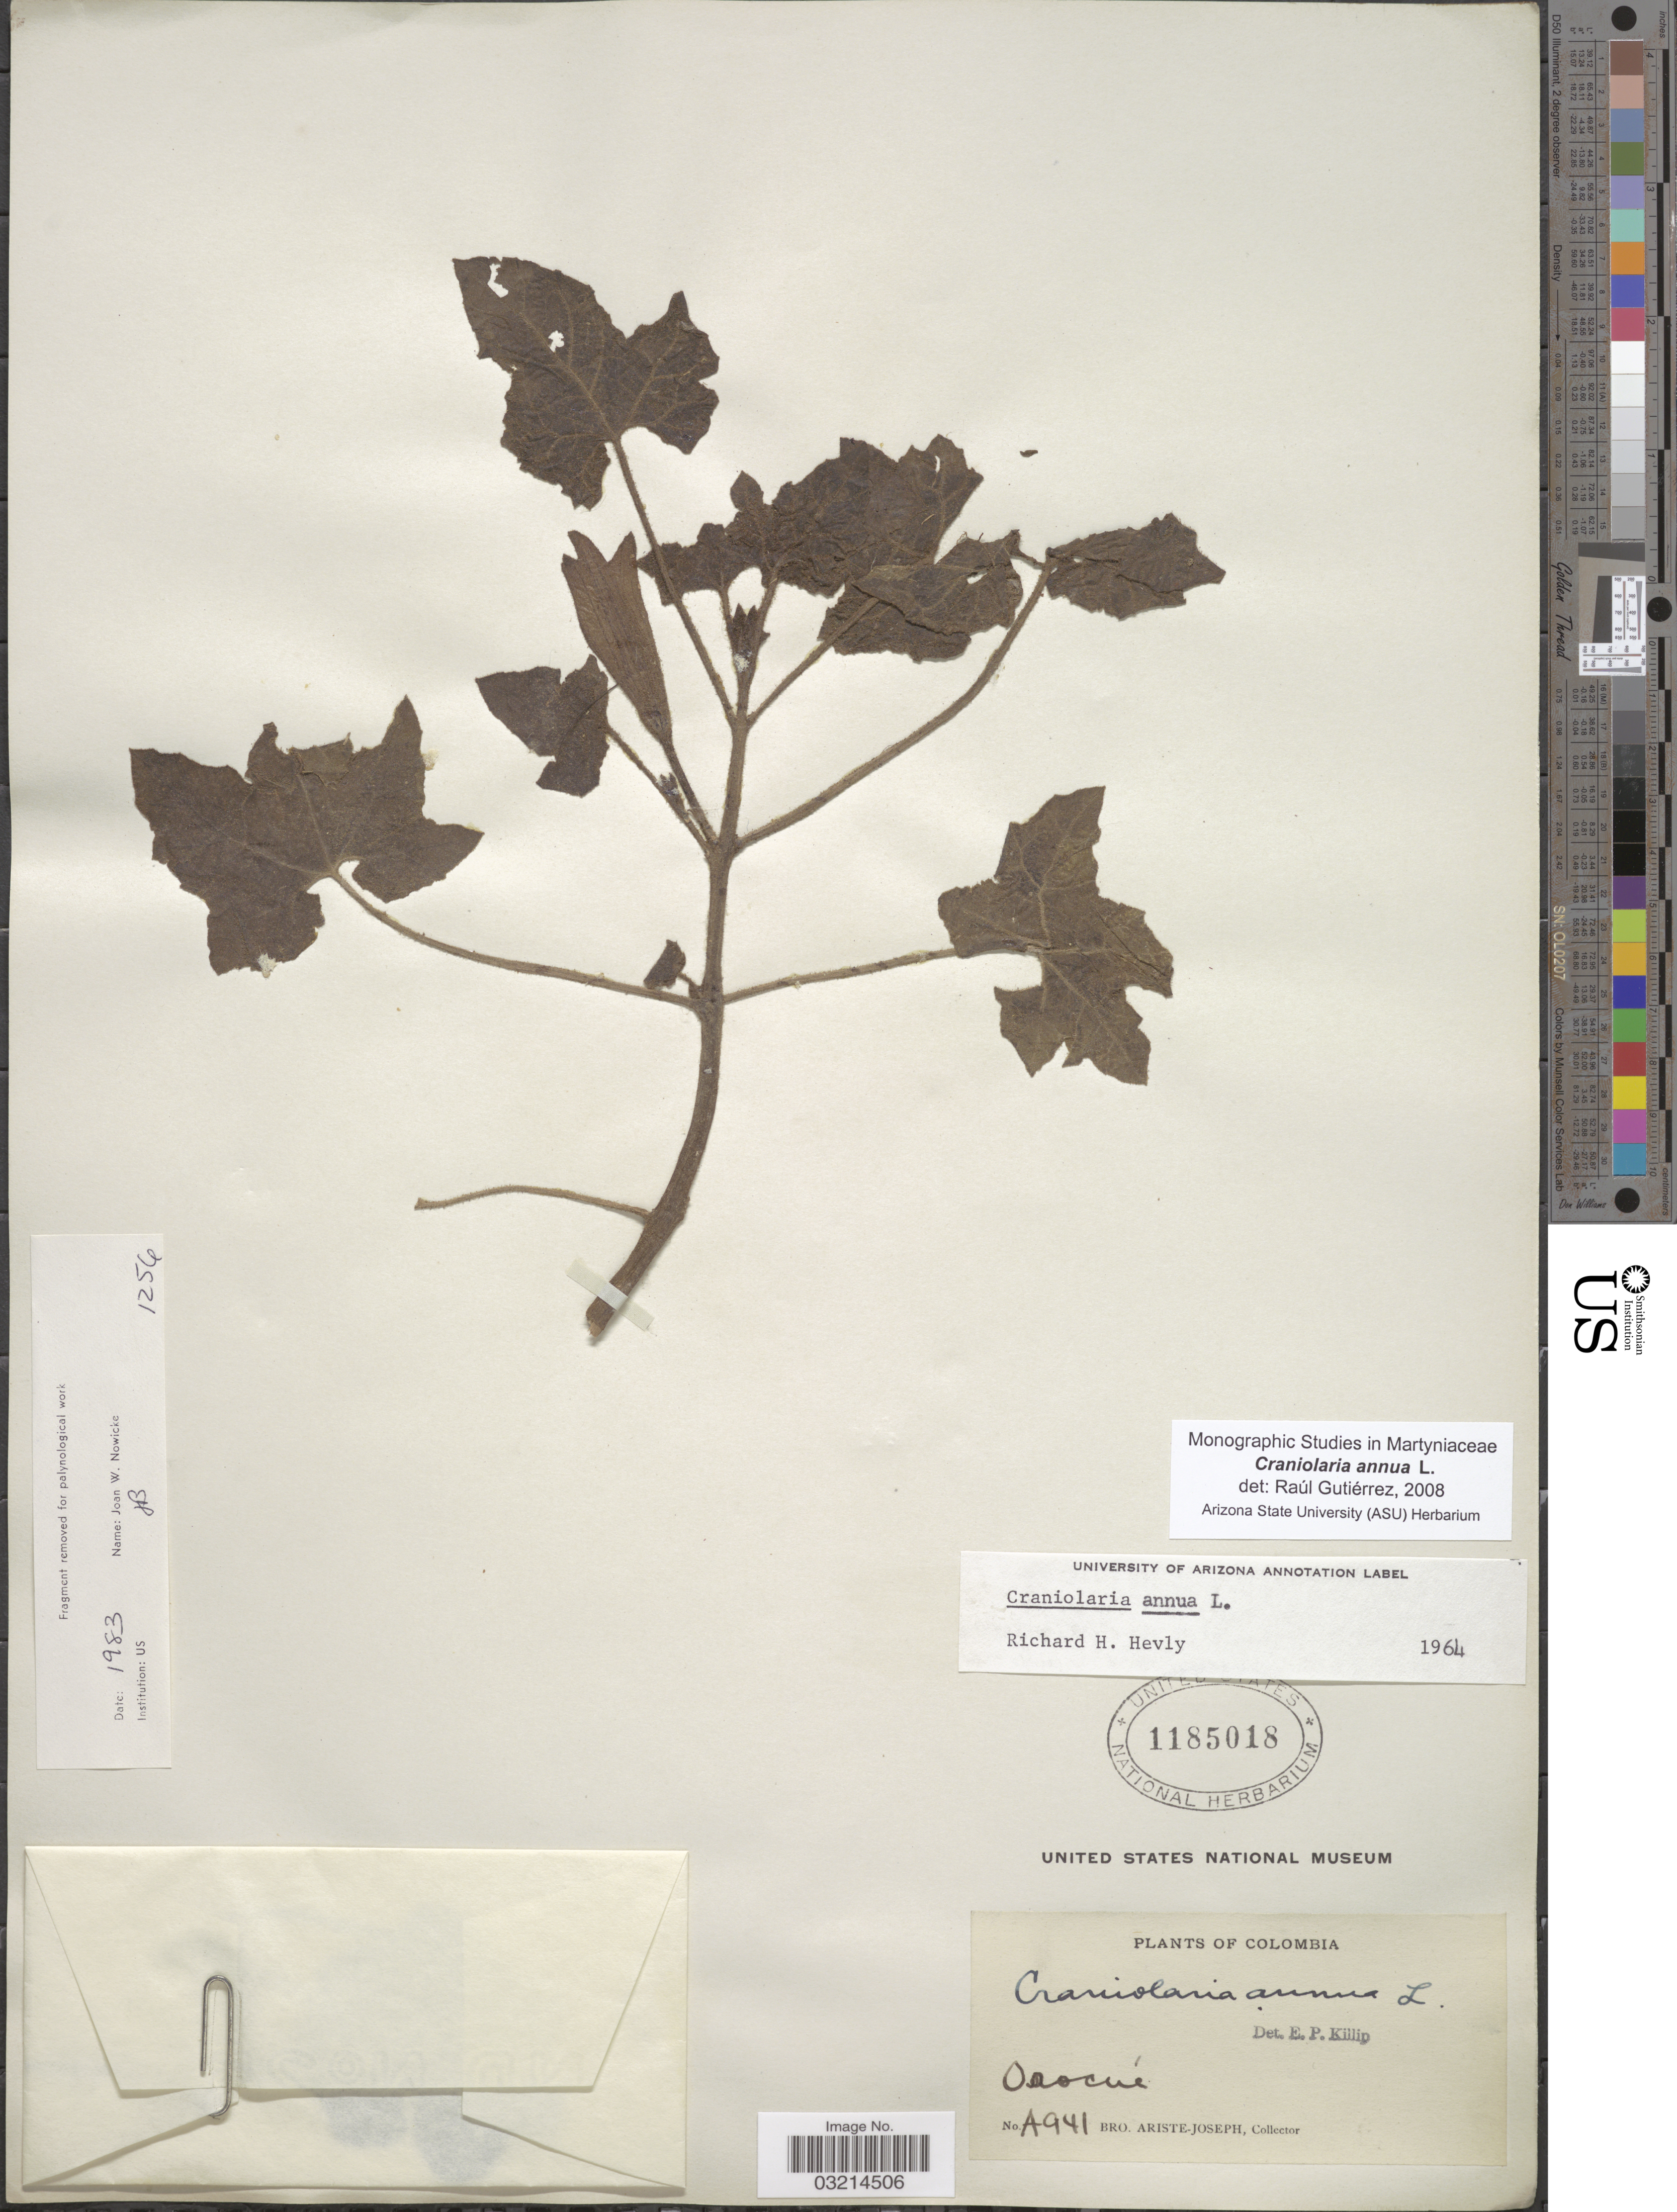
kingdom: Plantae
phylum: Tracheophyta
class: Magnoliopsida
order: Lamiales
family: Martyniaceae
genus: Craniolaria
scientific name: Craniolaria annua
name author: L.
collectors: Bro. Ariste-Joseph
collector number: A941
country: Colombia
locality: Orocué.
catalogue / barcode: US 1185018